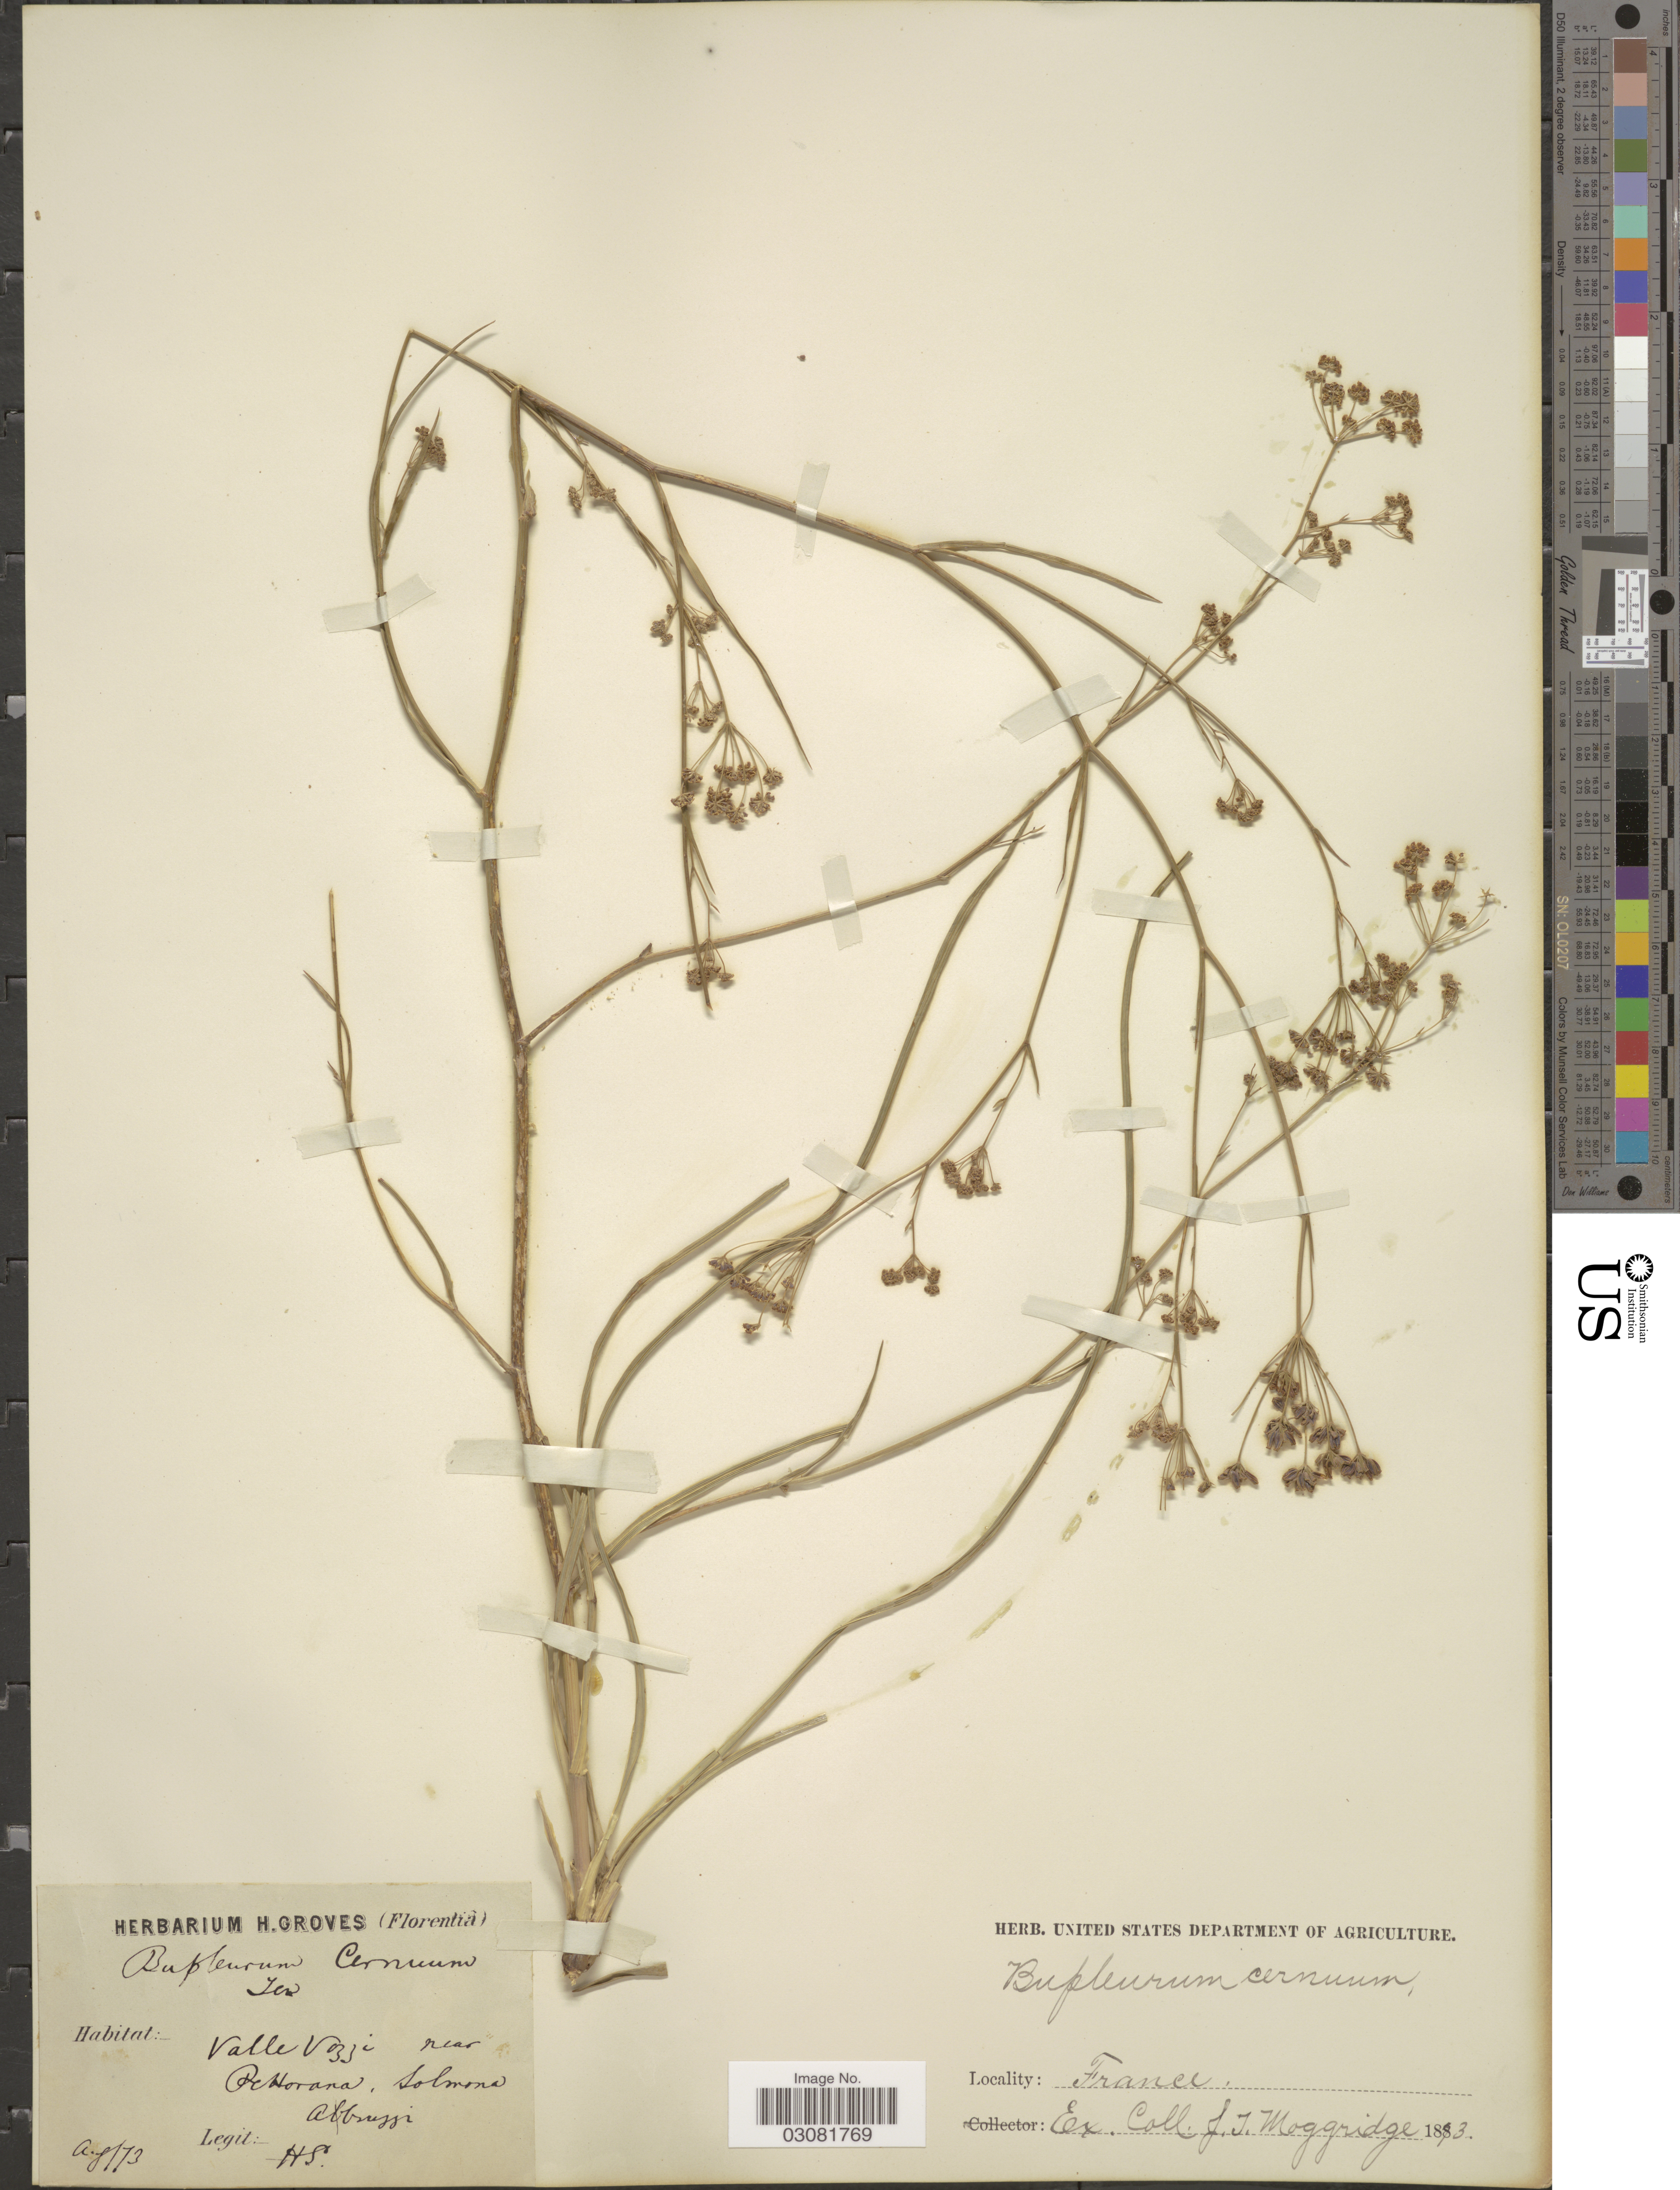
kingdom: Plantae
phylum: Tracheophyta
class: Magnoliopsida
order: Apiales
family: Apiaceae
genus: Bupleurum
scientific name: Bupleurum cernuum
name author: Ten.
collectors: H. Groves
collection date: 1873-08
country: France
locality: Valle Vozje near Pettorana [interpreted], Solmona, Abruzzi.